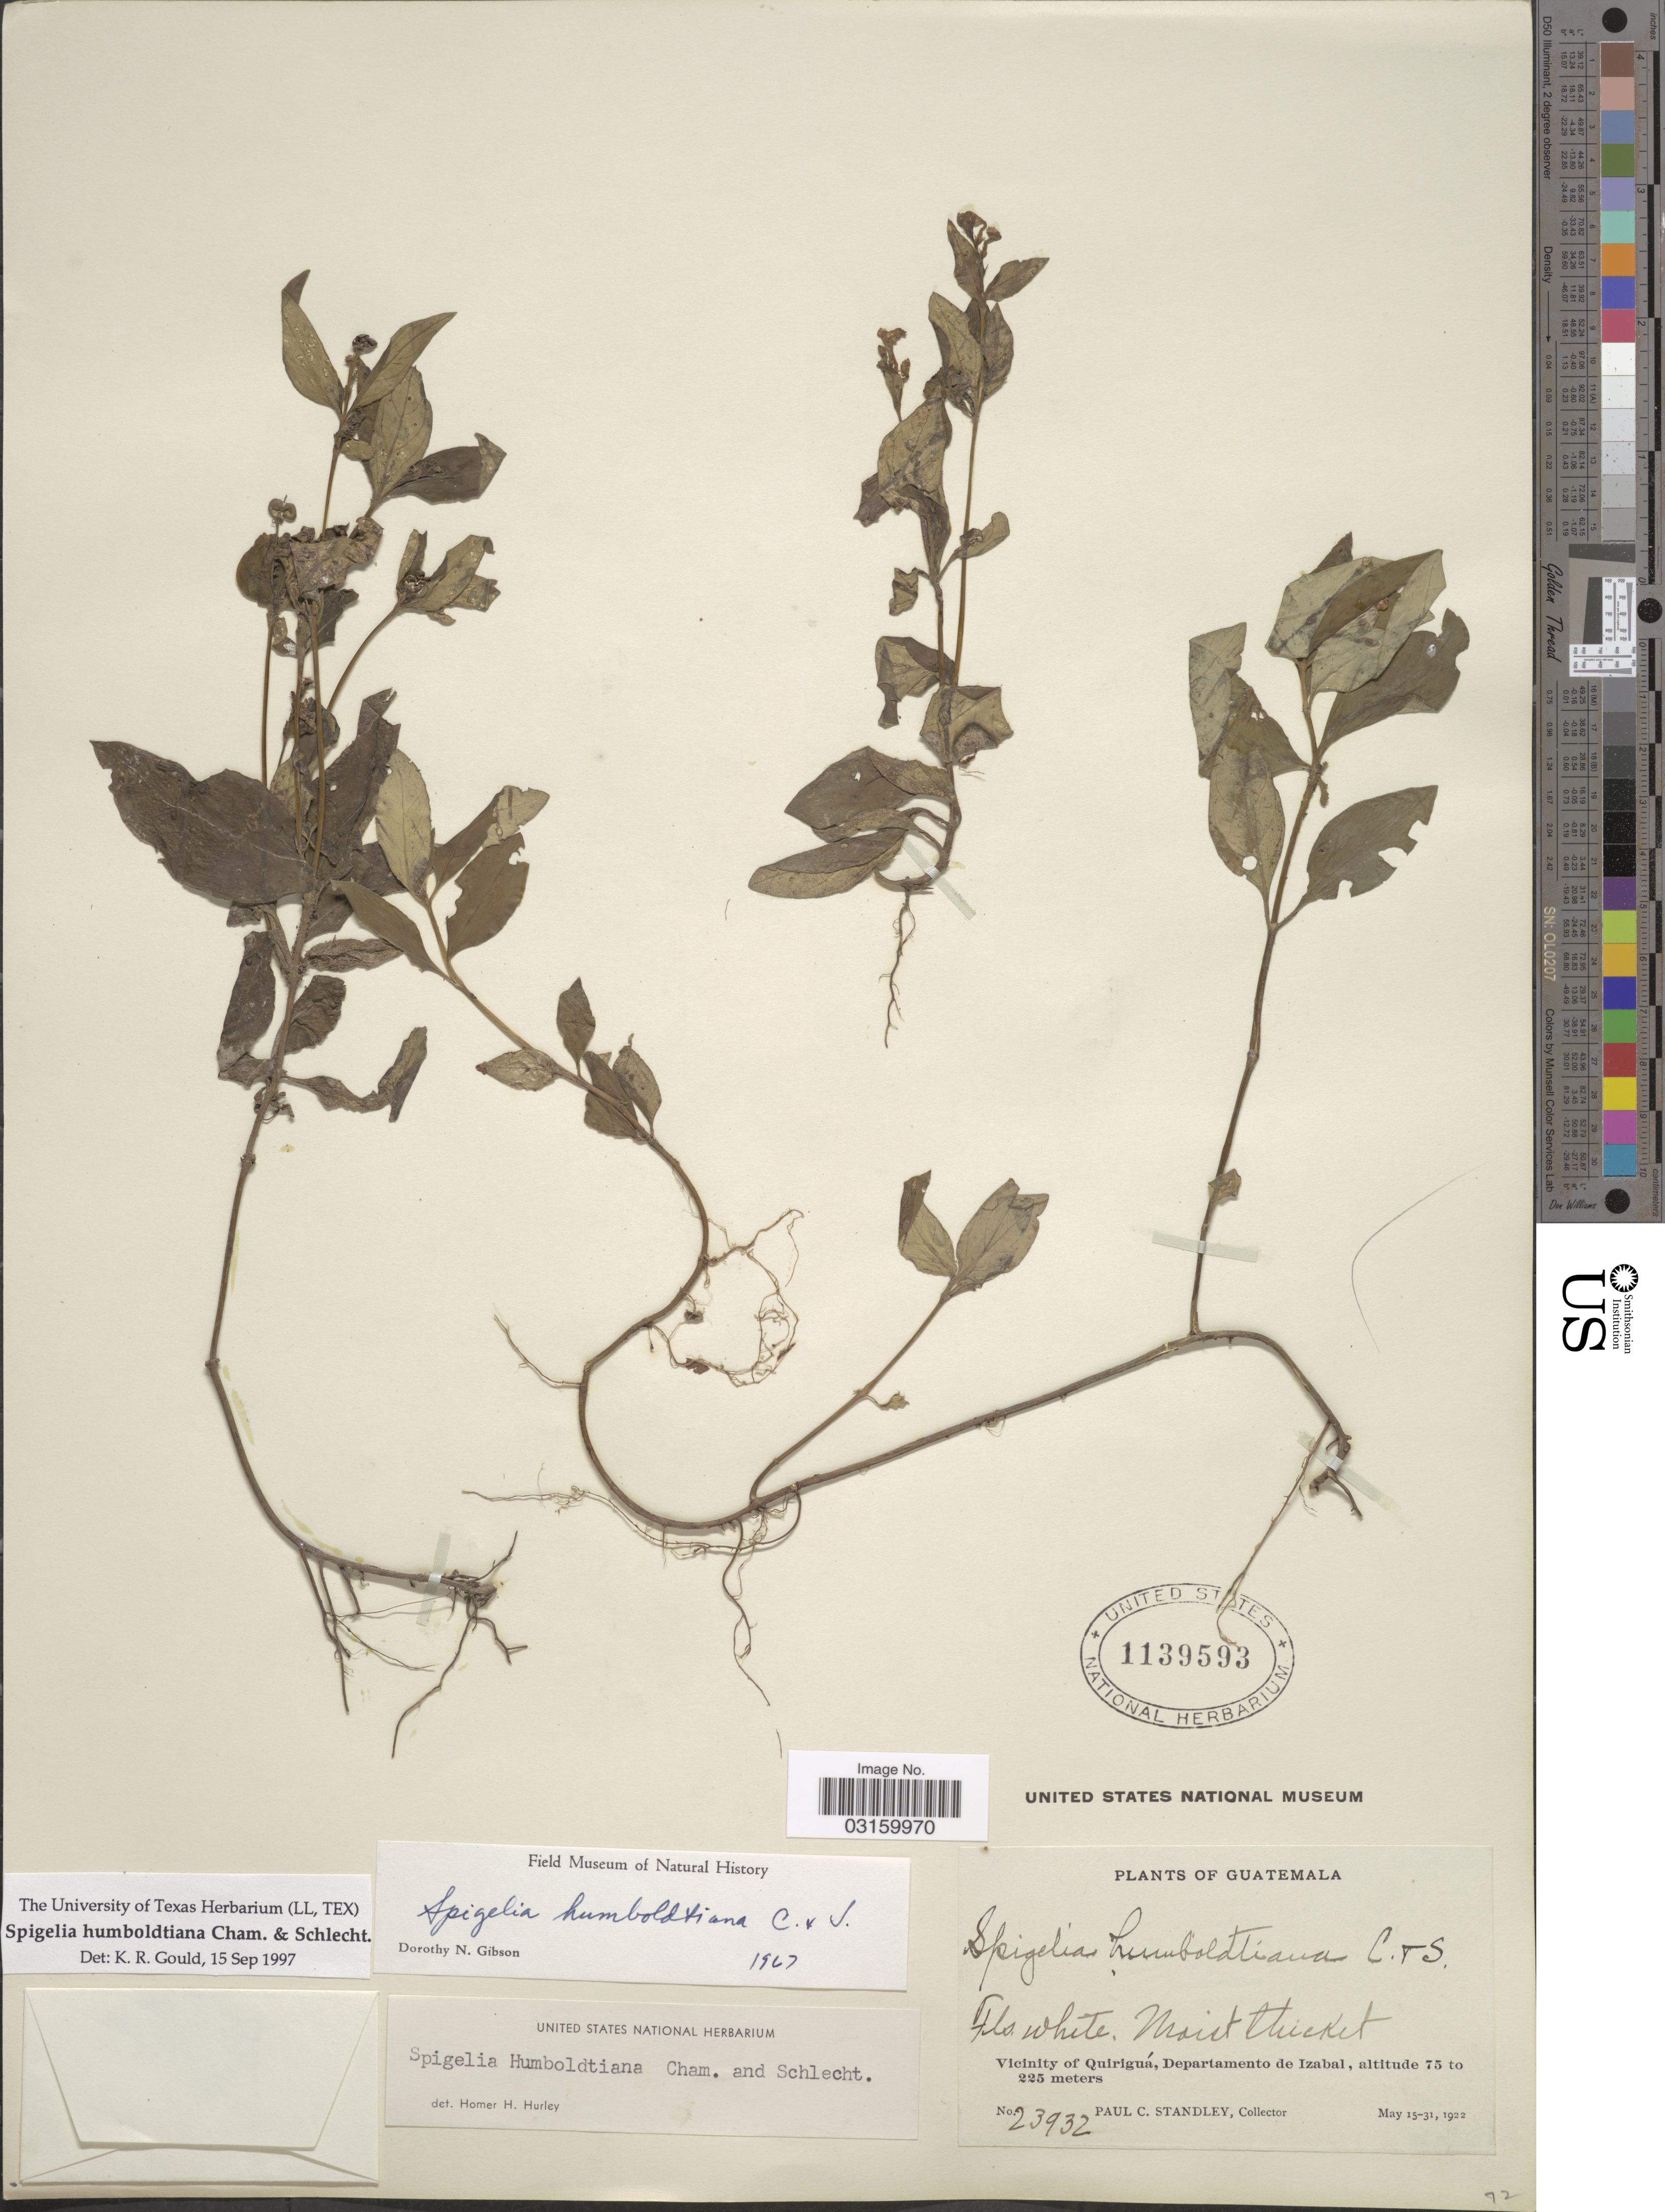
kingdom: Plantae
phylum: Tracheophyta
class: Magnoliopsida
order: Gentianales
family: Loganiaceae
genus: Spigelia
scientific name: Spigelia humboldtiana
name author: Cham. & Schltdl.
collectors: P. C. Standley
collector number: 23932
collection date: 1922-05-15/1922-05-31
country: Guatemala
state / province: Izabal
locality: Vicinity of Quiriguá, Departamento de Izabal.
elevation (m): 75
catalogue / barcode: US 1139593